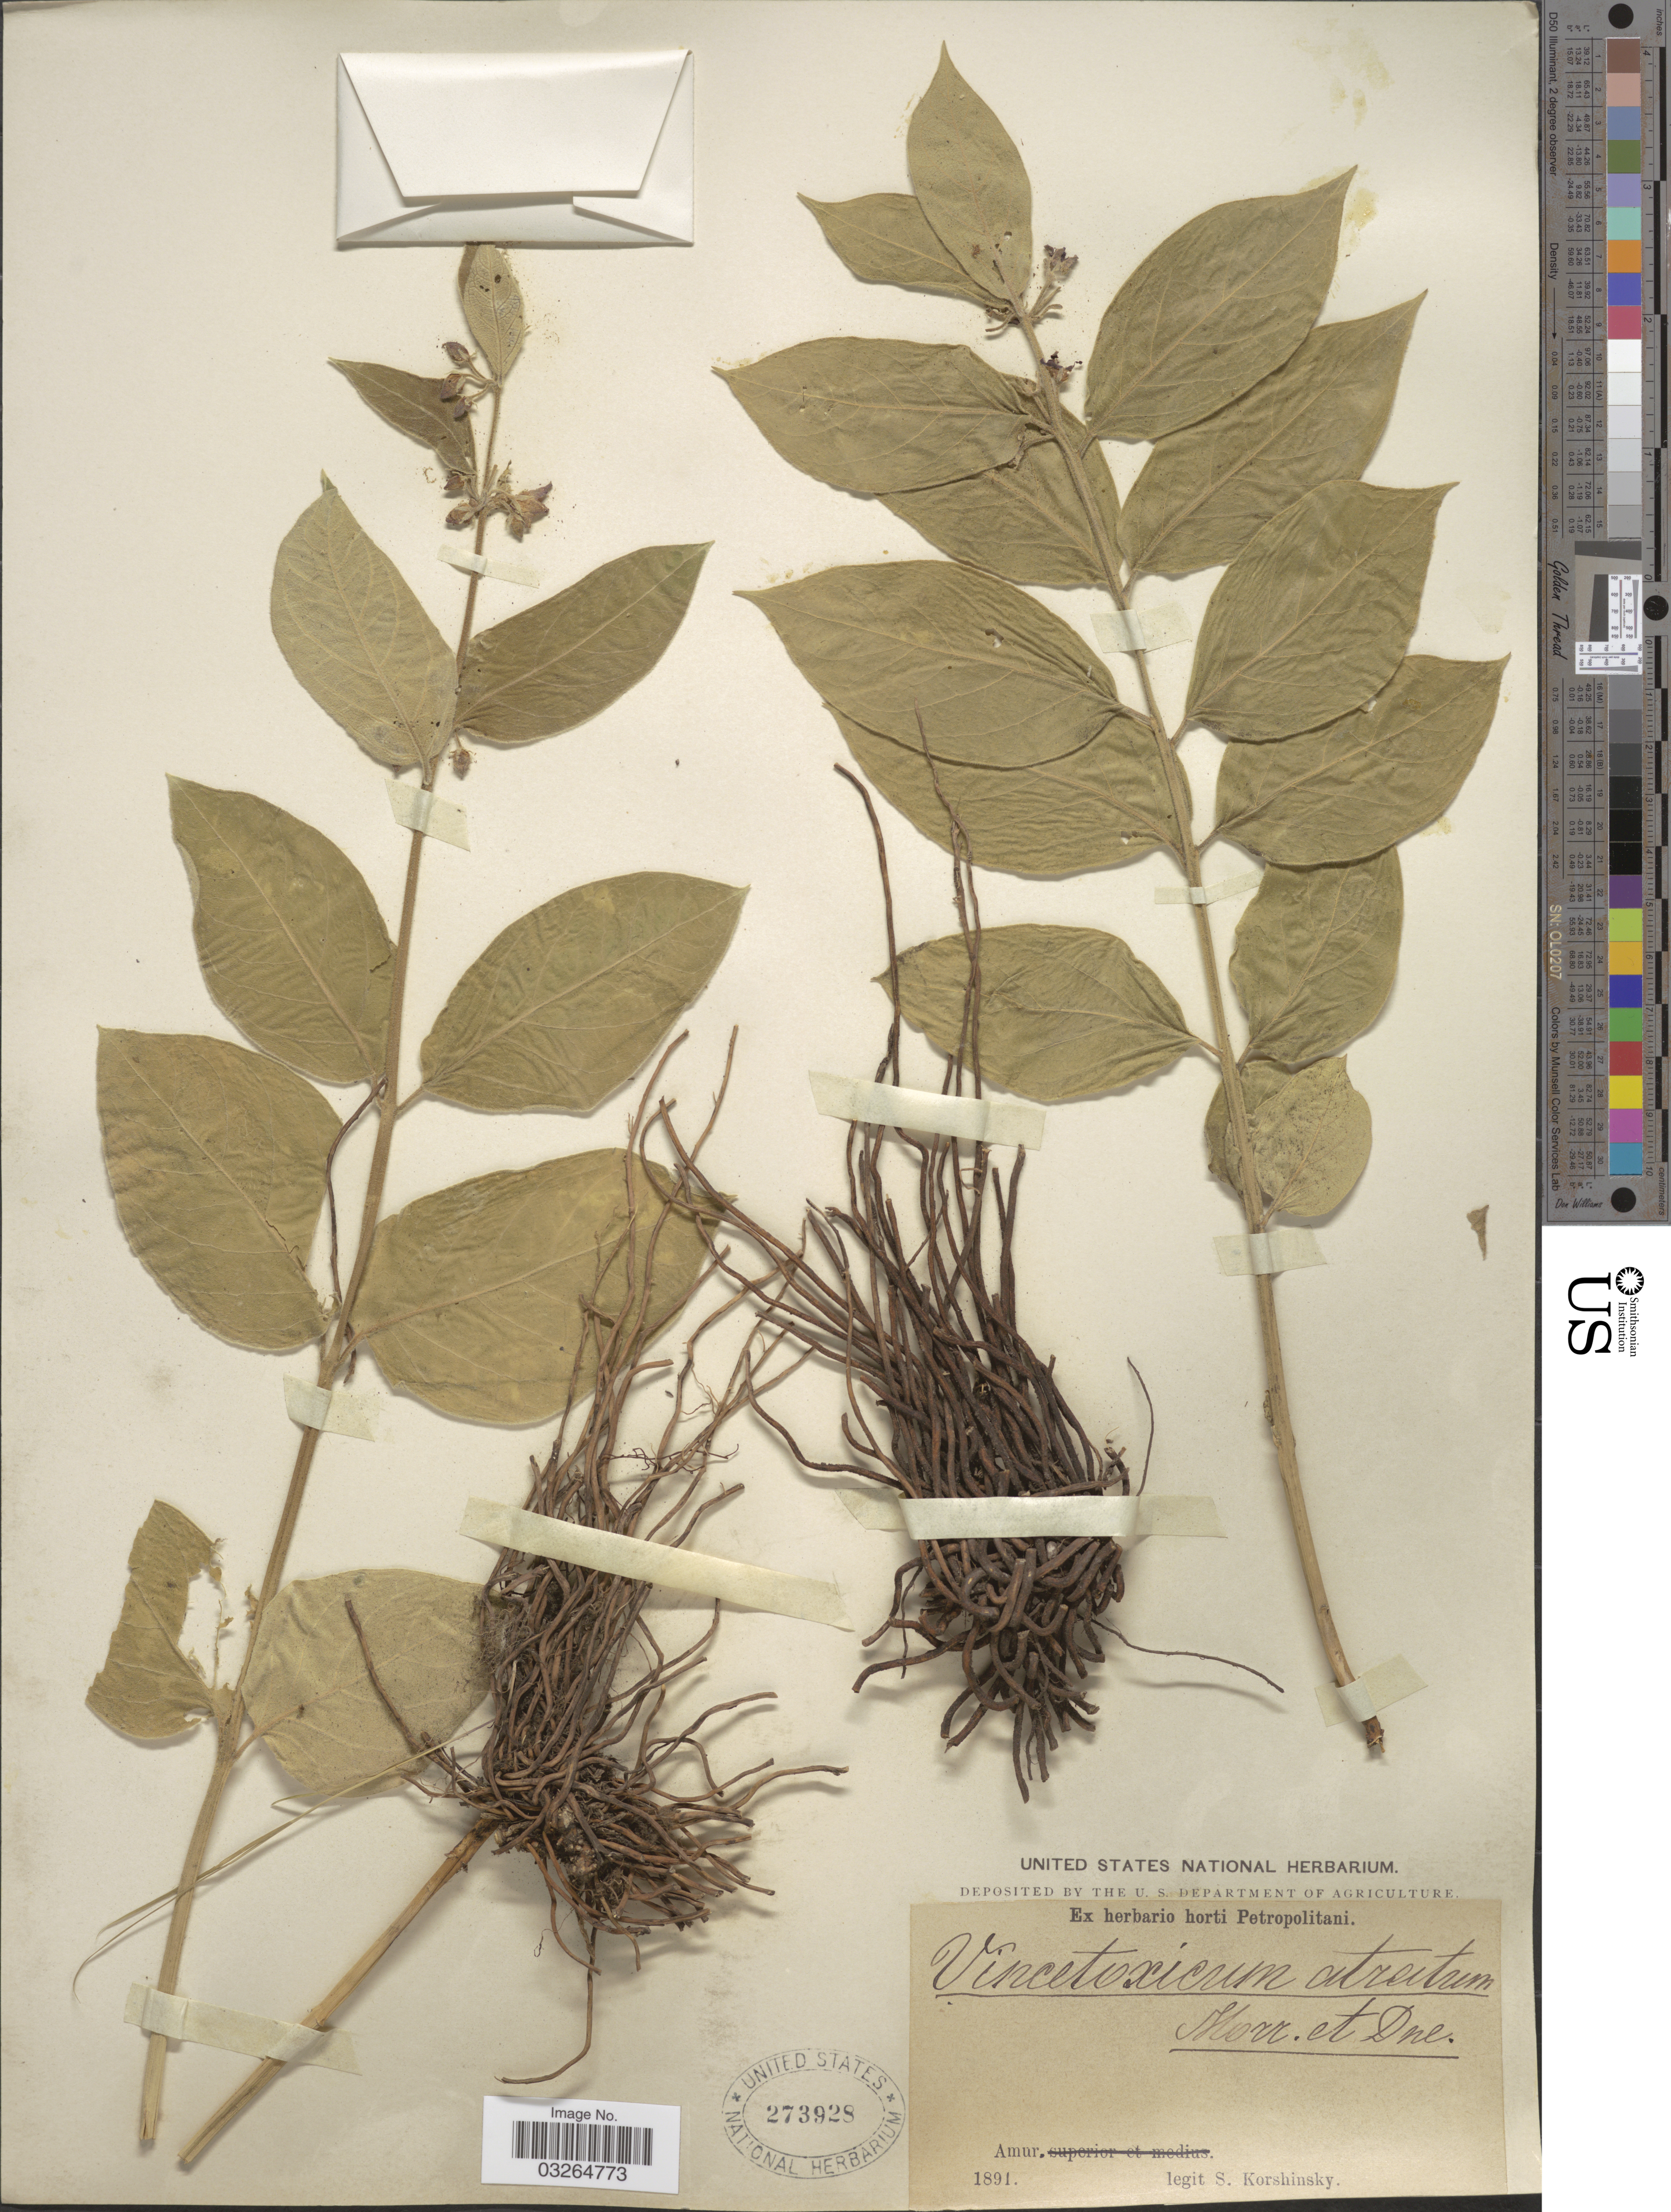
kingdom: Plantae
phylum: Tracheophyta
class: Magnoliopsida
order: Gentianales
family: Apocynaceae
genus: Cynanchum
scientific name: Cynanchum atratum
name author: Bunge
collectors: S. I. Korshinsky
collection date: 1891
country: Russian Federation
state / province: Amur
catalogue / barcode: US 273928